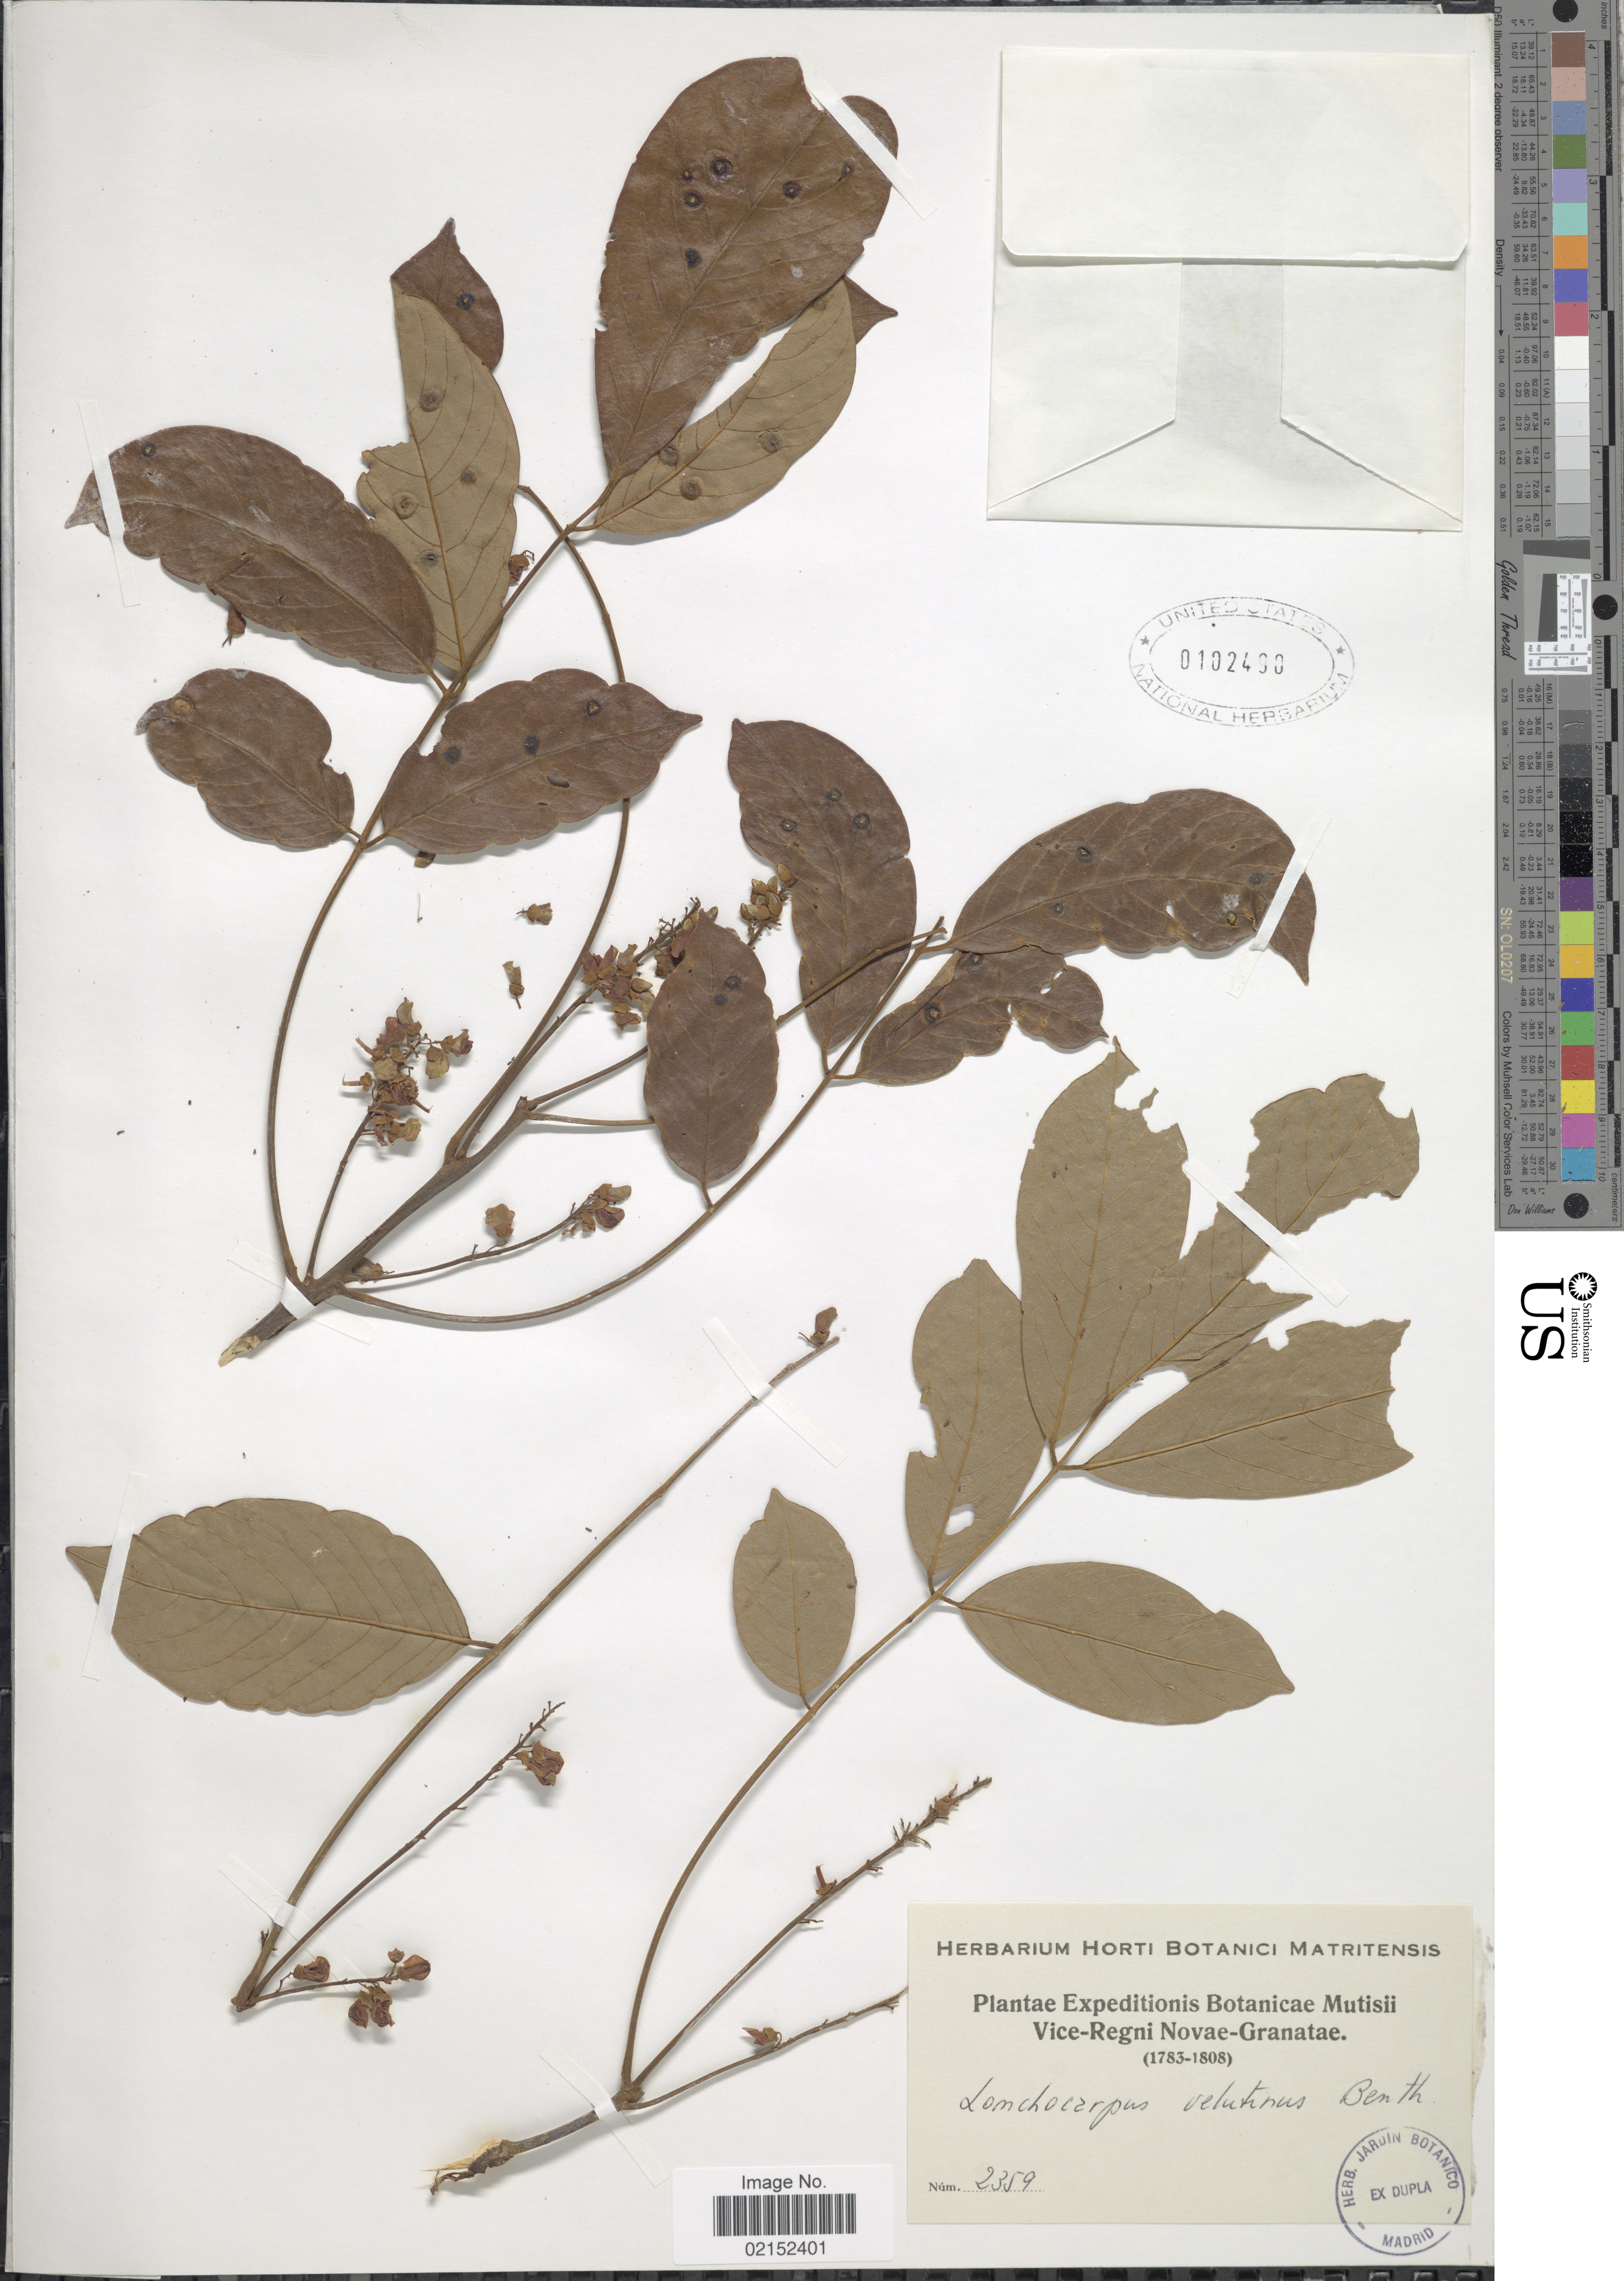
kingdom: Plantae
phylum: Tracheophyta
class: Magnoliopsida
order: Fabales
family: Fabaceae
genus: Lonchocarpus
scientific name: Lonchocarpus velutinus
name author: Benth. ex Seem.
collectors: ex herb. Horti Botanici Matritensis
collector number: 2359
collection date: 1783/1808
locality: Vice-Regn Novae-Granatae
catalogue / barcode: US 102490